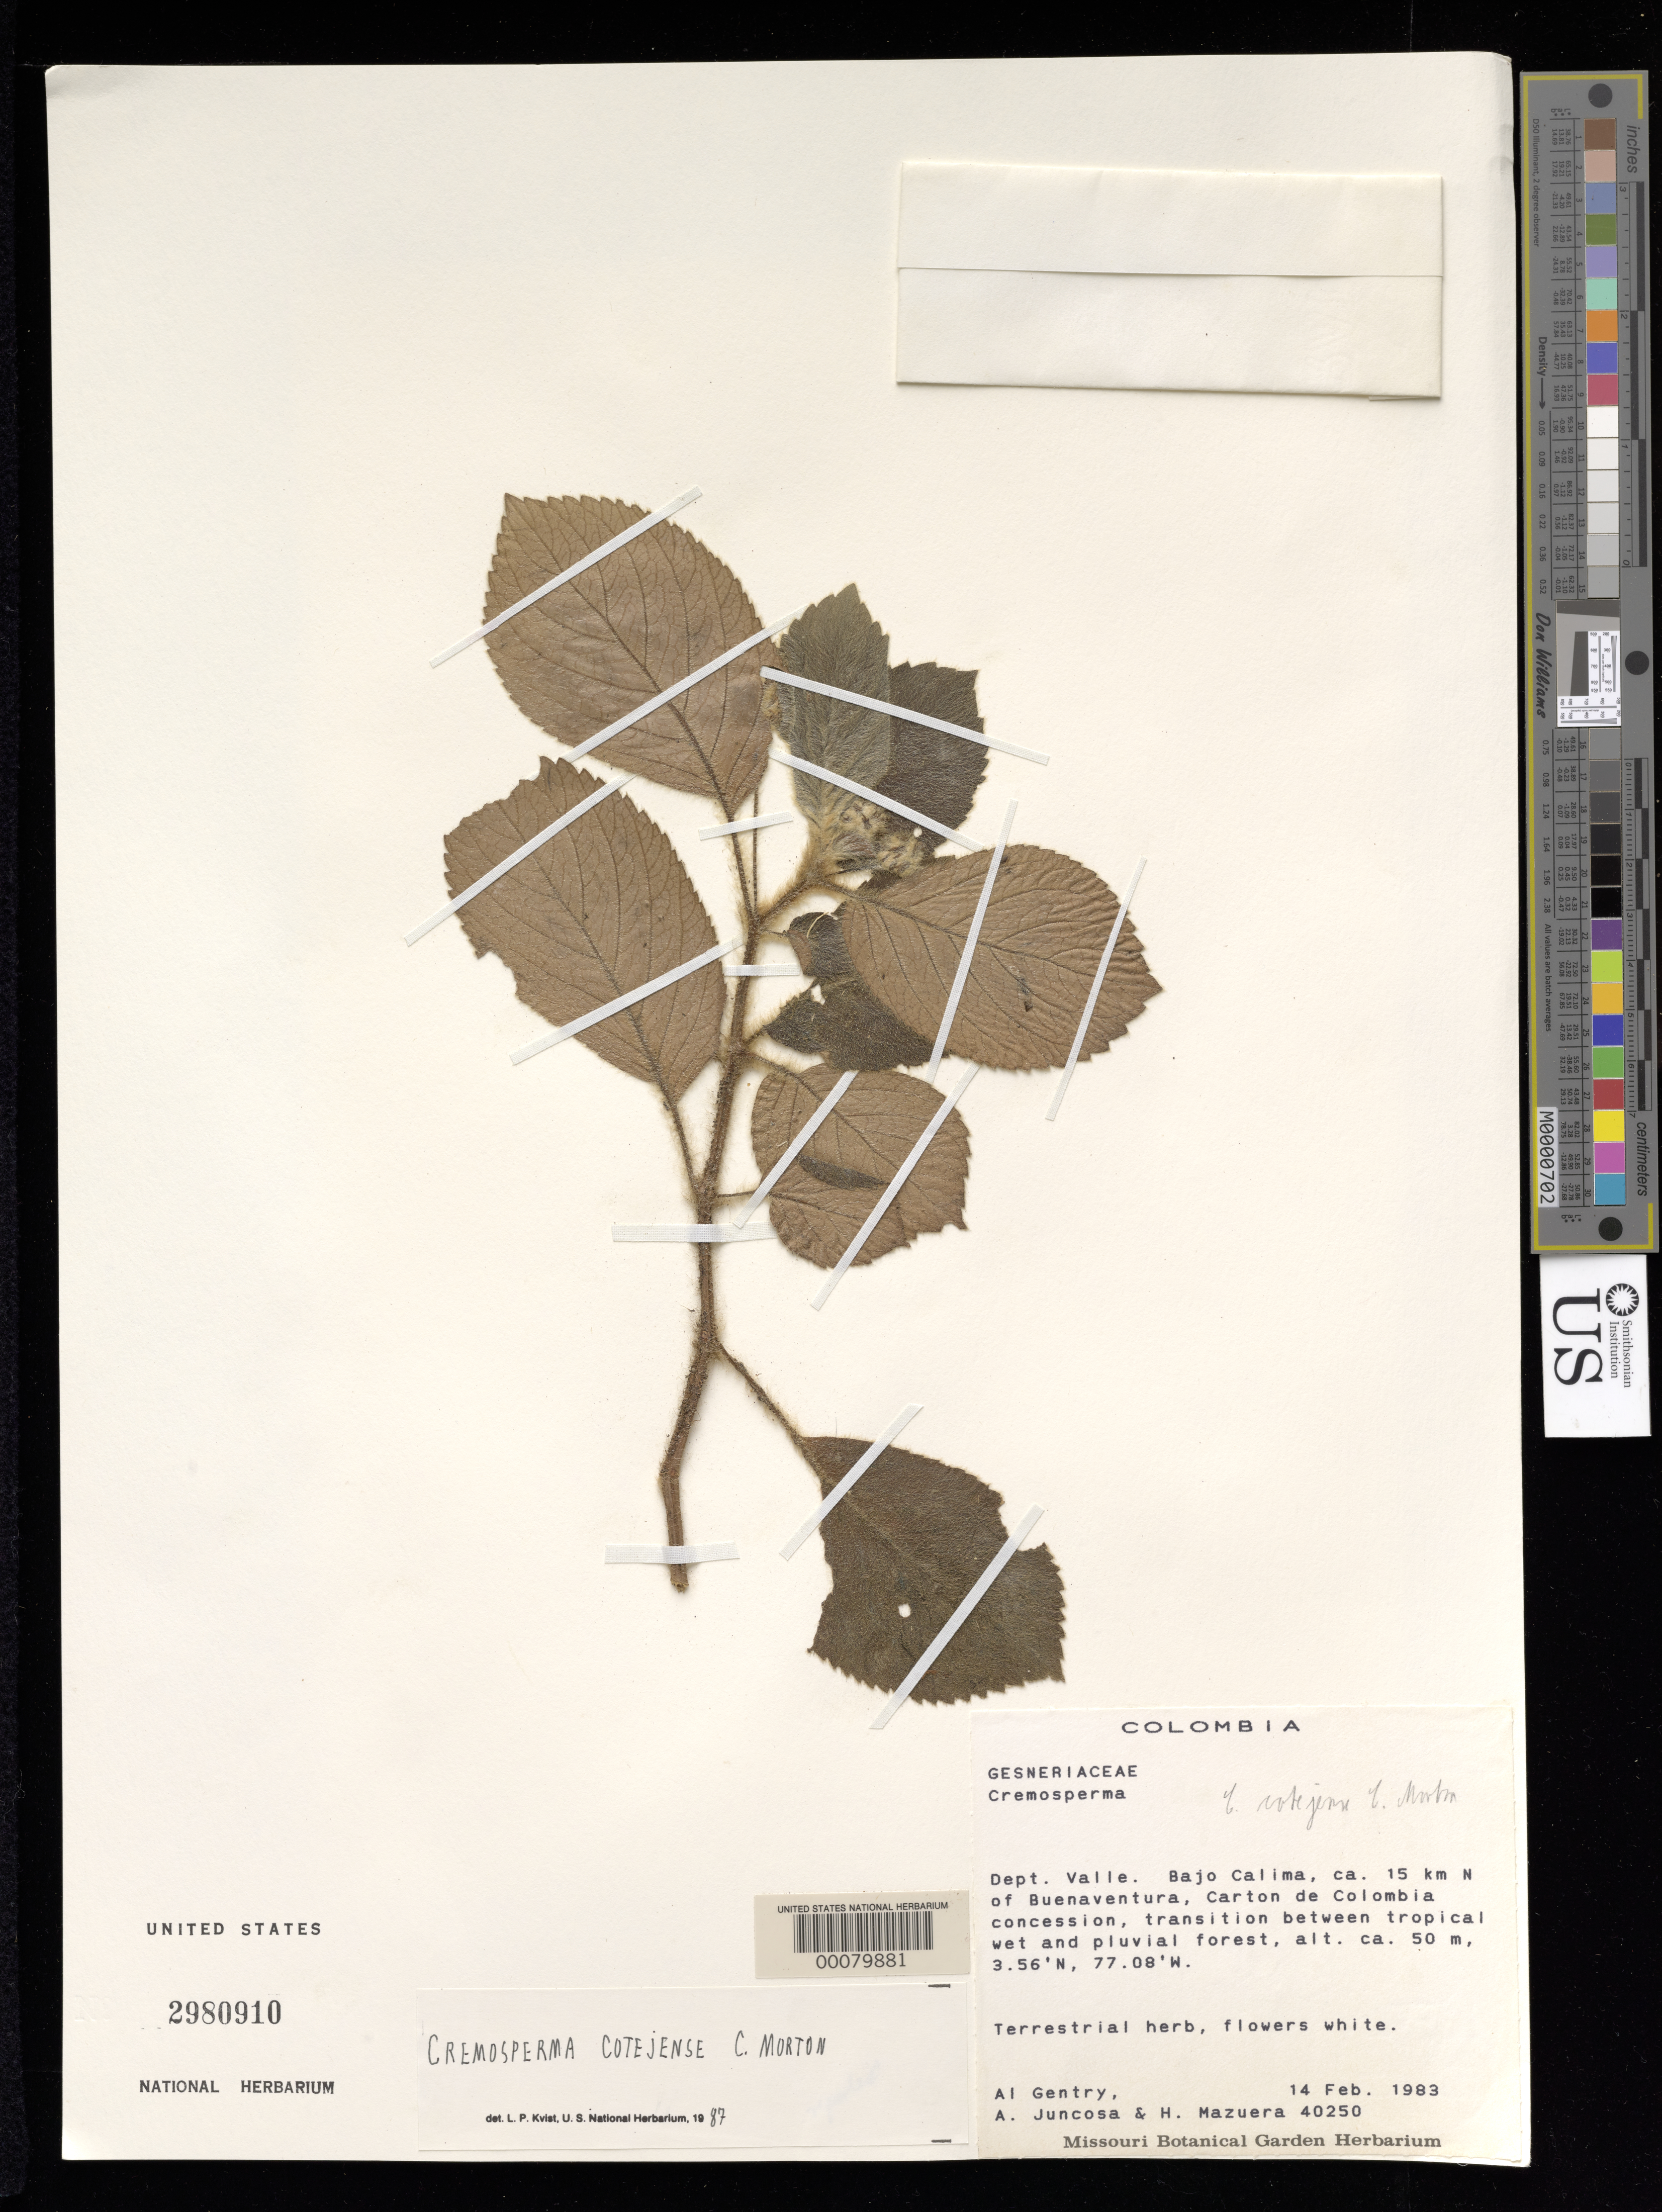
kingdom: Plantae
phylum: Tracheophyta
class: Magnoliopsida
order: Lamiales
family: Gesneriaceae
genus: Cremosperma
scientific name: Cremosperma cotejense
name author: C.V. Morton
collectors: A. H. Gentry & et al.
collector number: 40250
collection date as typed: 14 Feb 1983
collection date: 1983-02-14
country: Colombia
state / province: Valle del Cauca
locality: Bajo Calima, about 15 km N of Buenaventura, carton de Colombia concession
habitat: Transition between tropical wet and pluvial forest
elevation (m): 50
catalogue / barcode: US 2980910